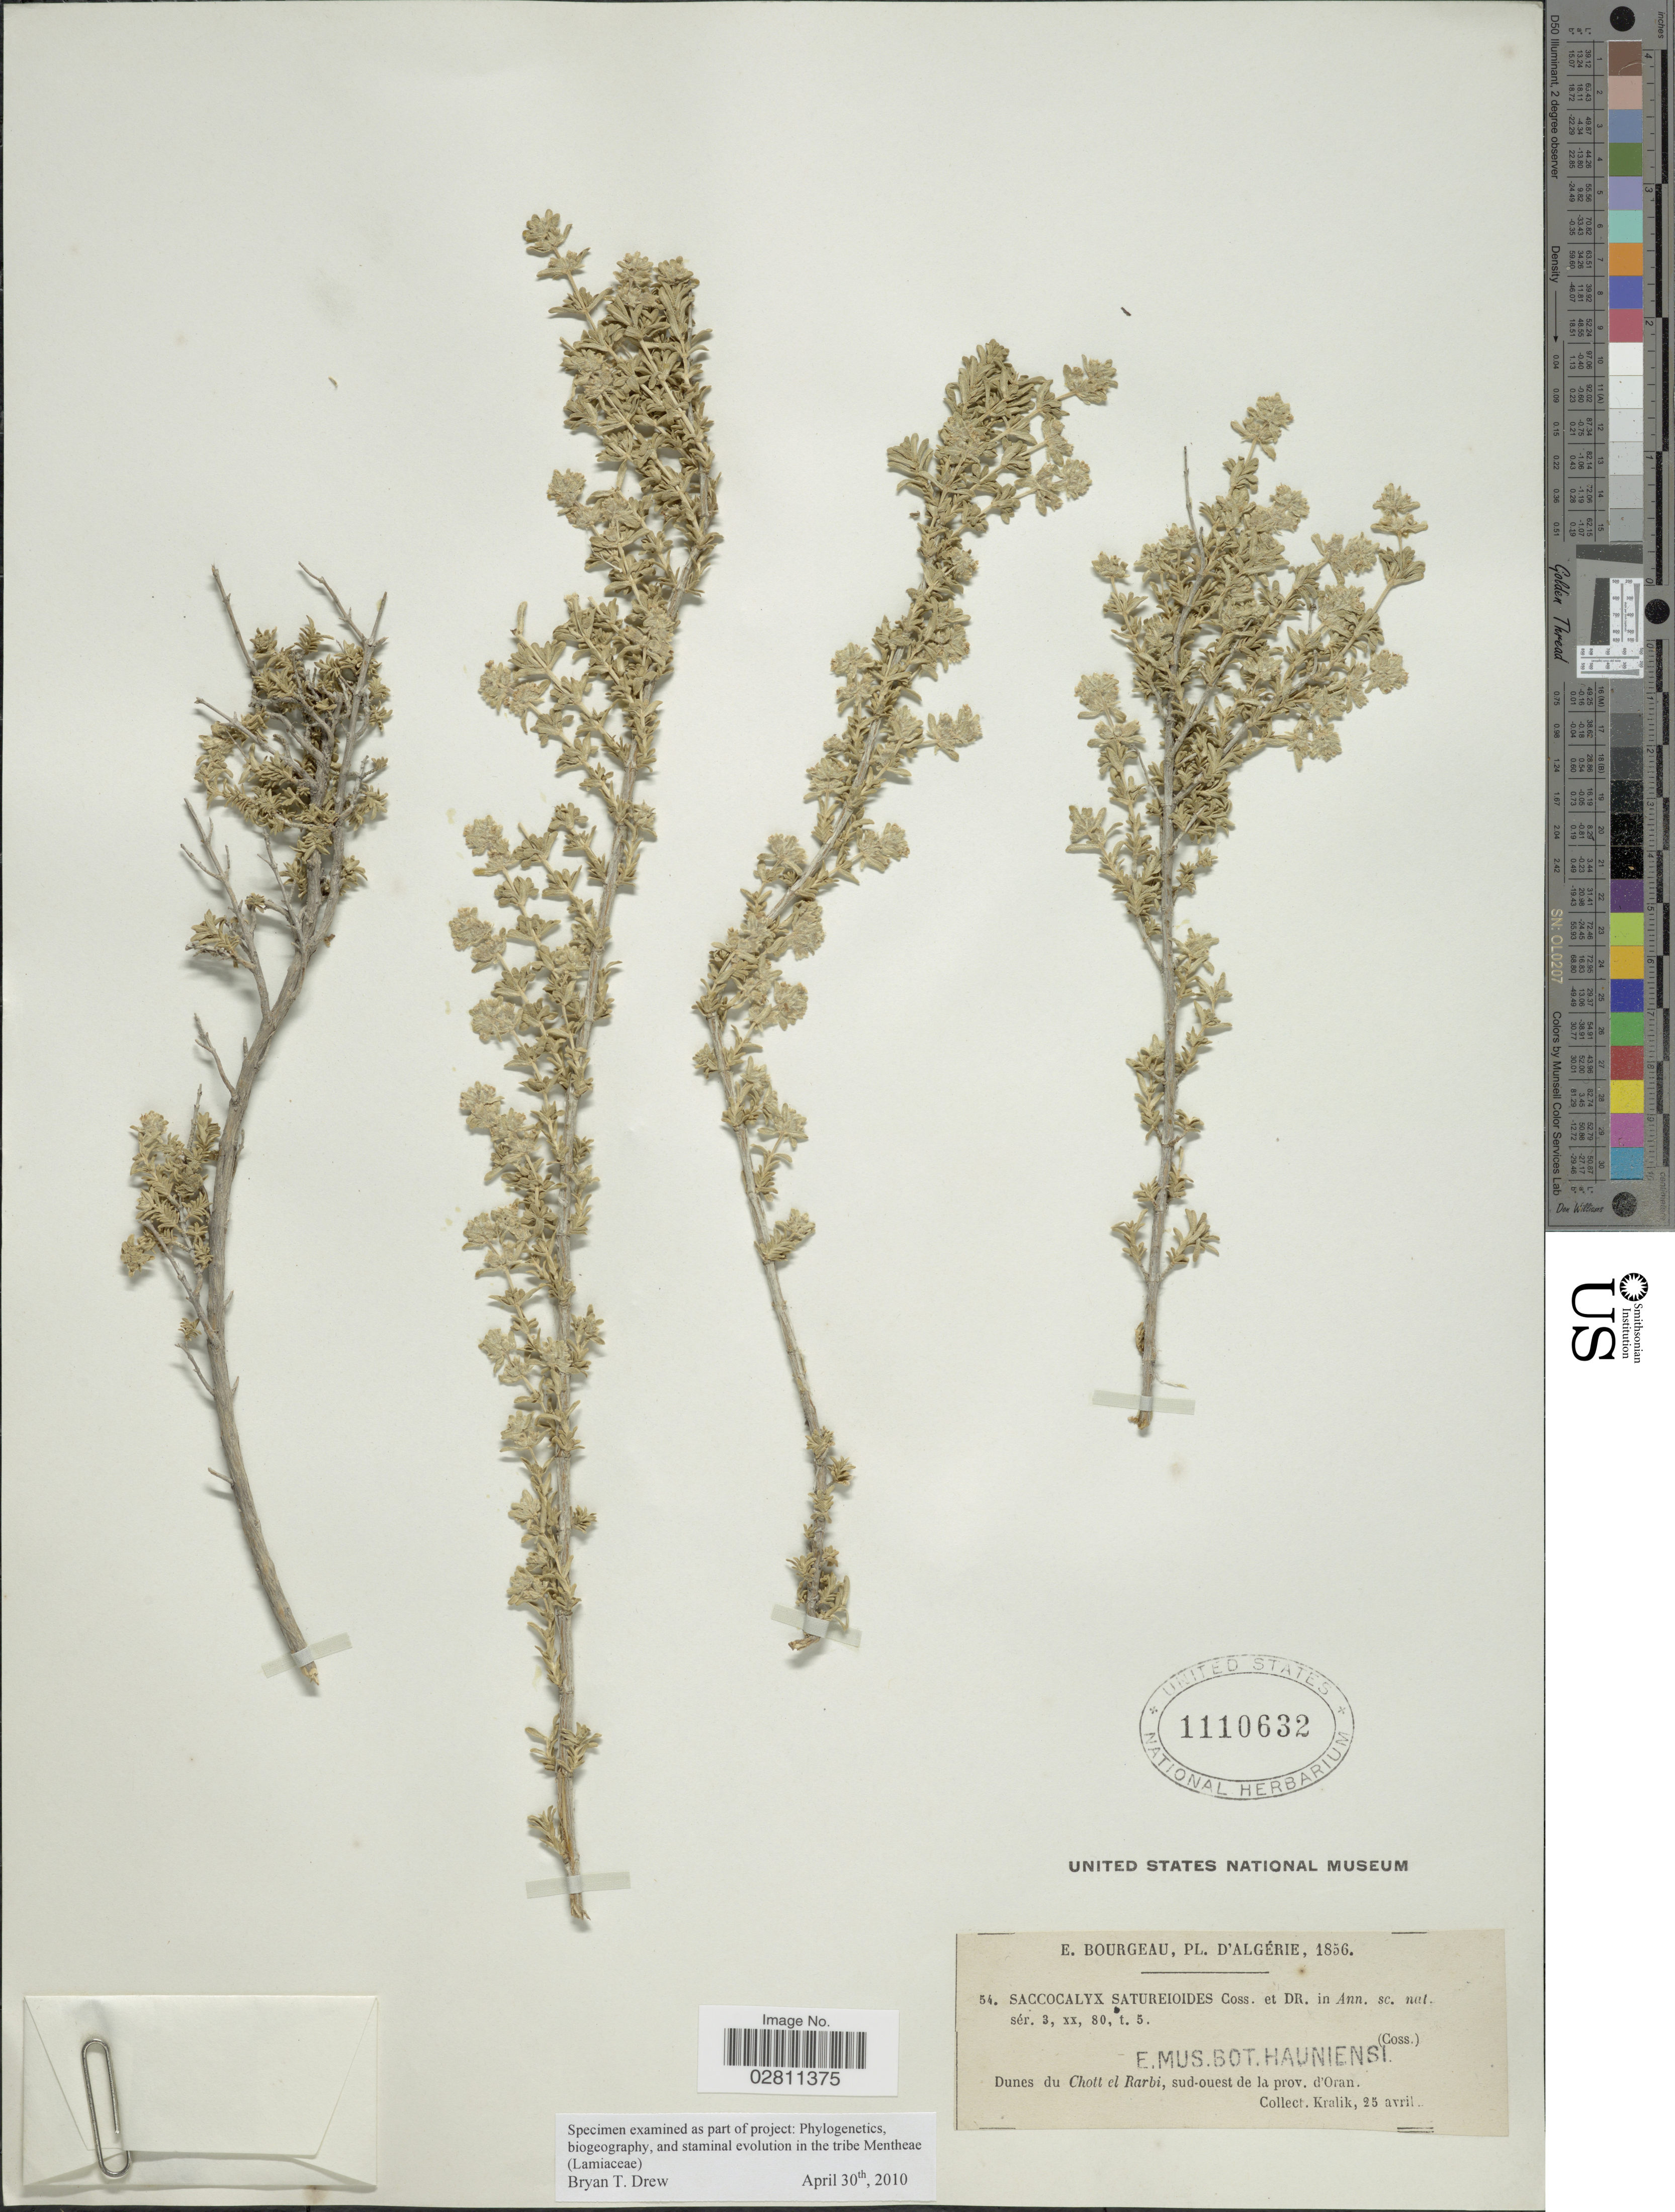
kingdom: Plantae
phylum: Tracheophyta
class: Magnoliopsida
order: Lamiales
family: Lamiaceae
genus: Saccocalyx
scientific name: Saccocalyx satureioides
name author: Coss. & Durieu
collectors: Kralik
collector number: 54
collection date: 1856-04-25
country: Algeria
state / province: Oran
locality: Dunes du Chott el Rarbi, sud-ouest de la prov. d'Oran.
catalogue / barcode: US 1110632